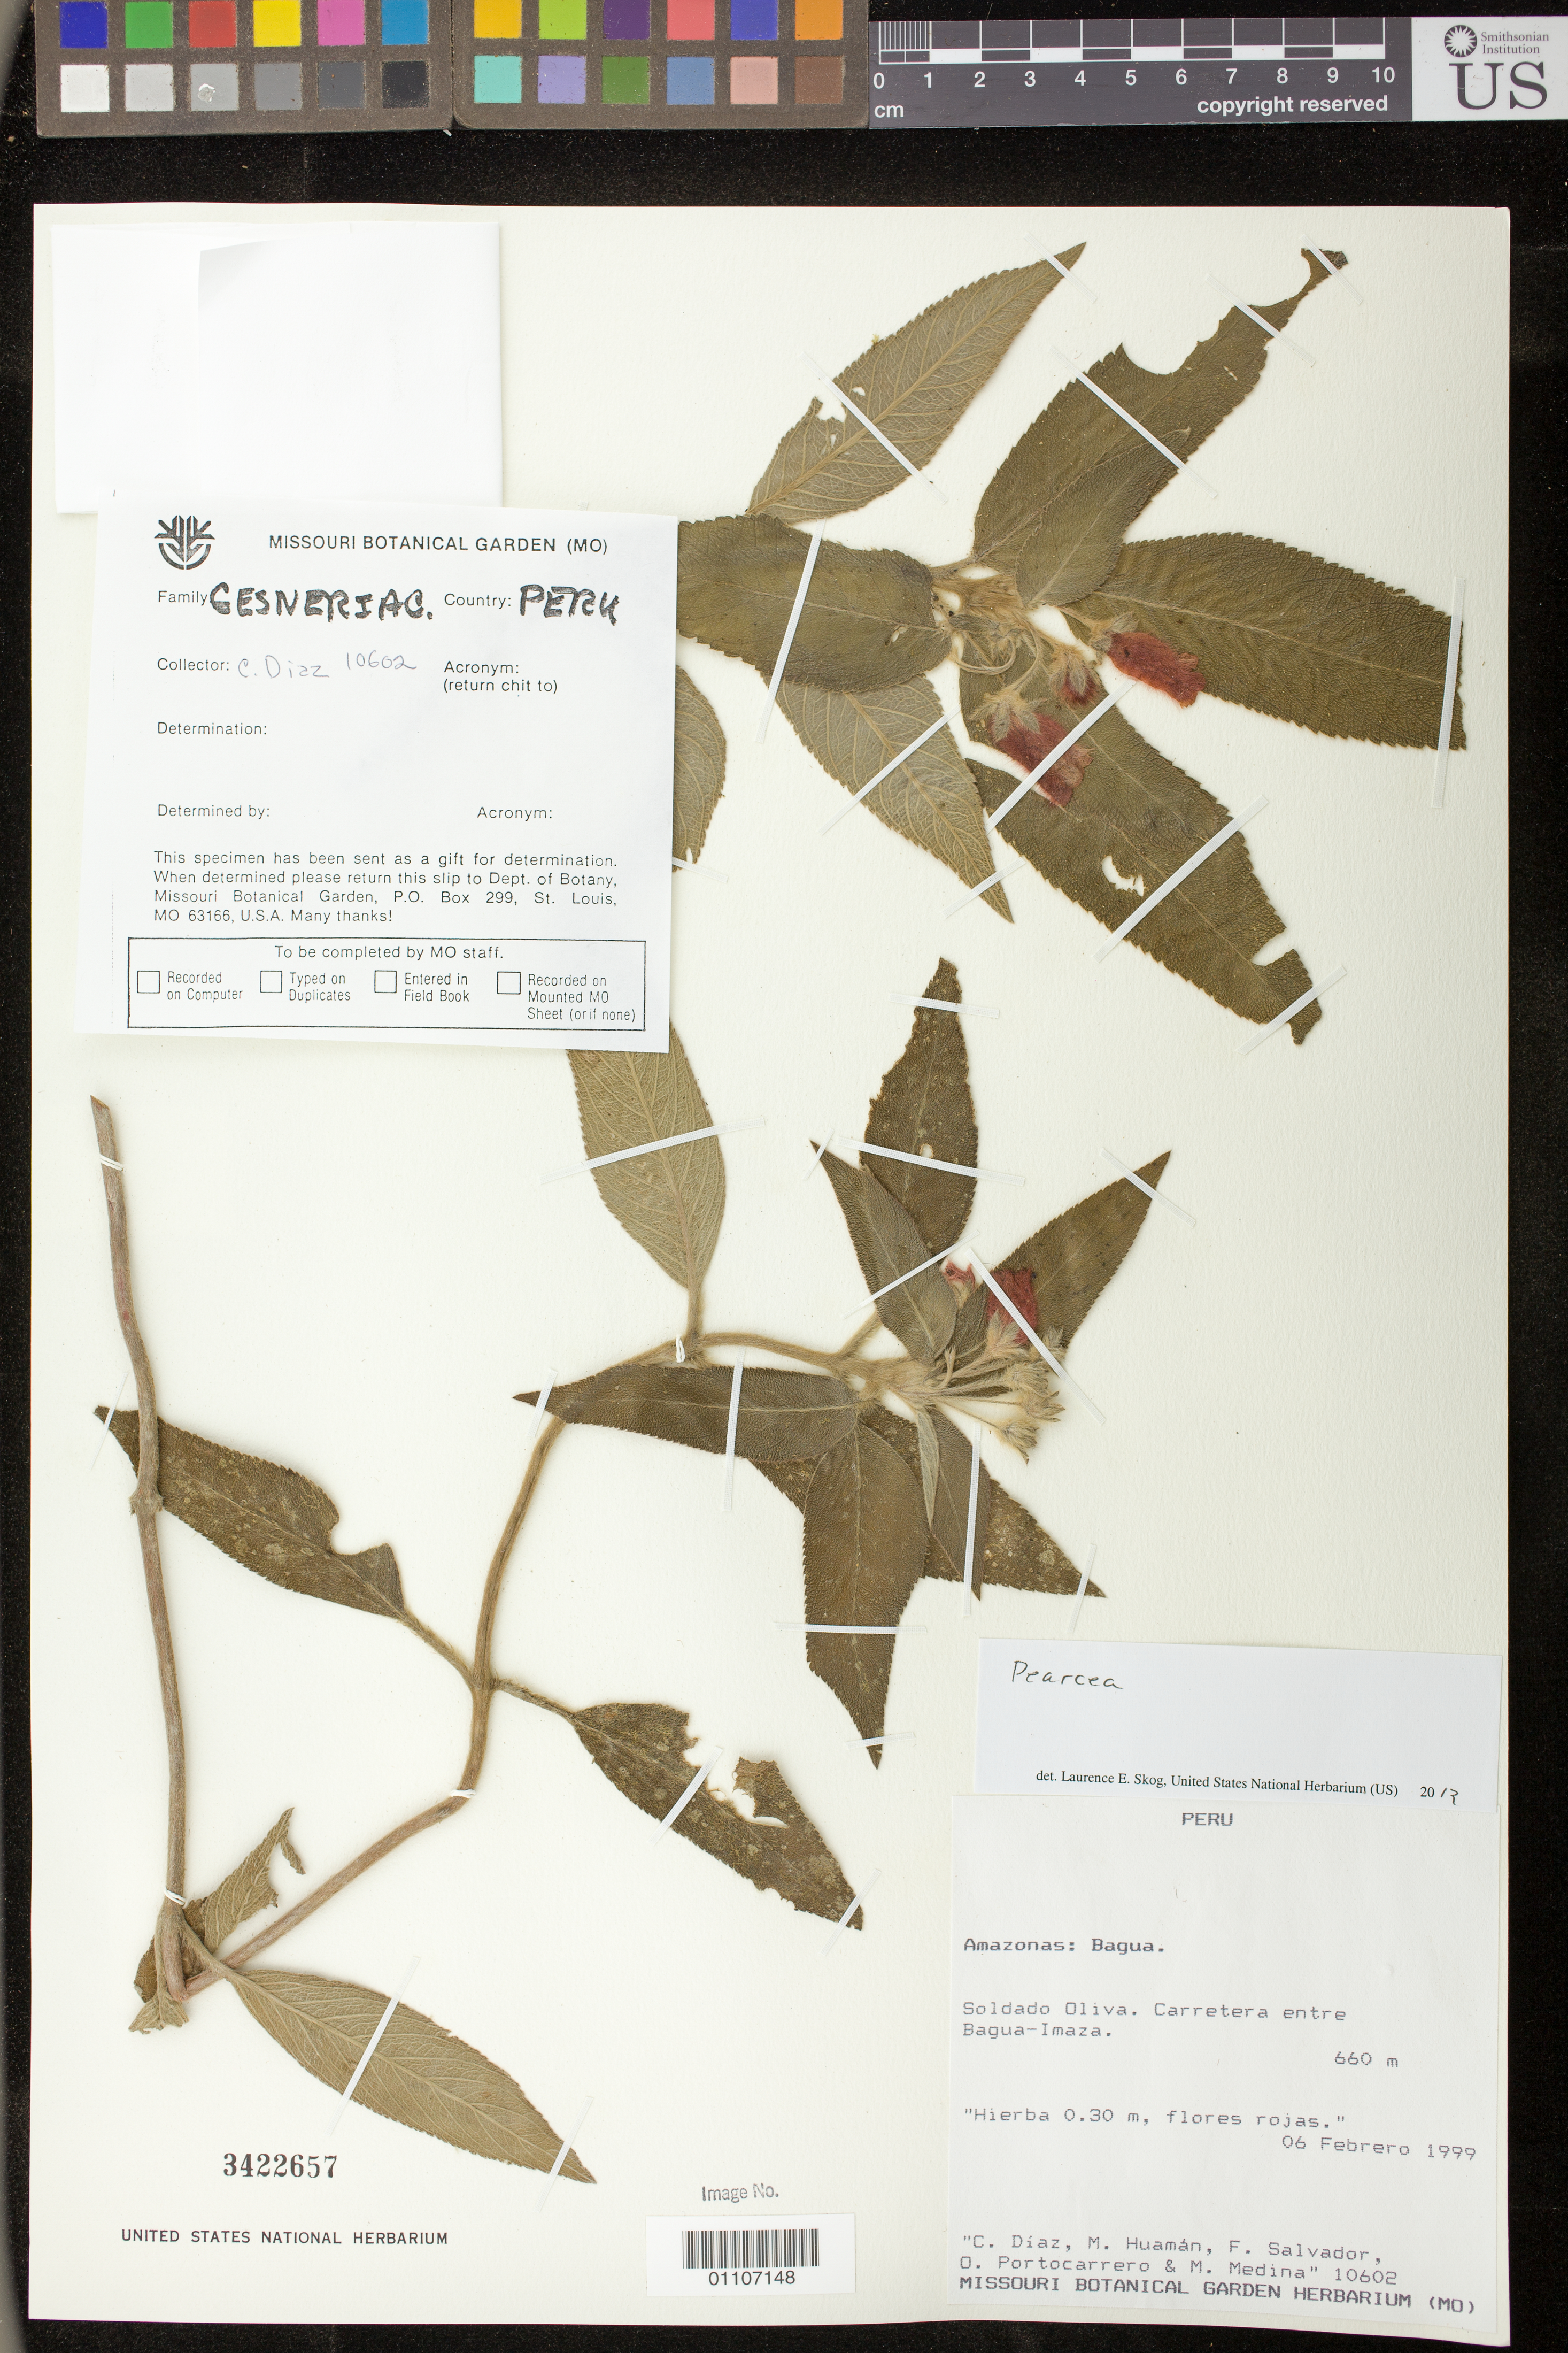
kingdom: Plantae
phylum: Tracheophyta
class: Magnoliopsida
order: Lamiales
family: Gesneriaceae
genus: Pearcea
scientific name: Pearcea hispidissima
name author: (Wiehler) L.P. Kvist & L.E. Skog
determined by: Skog, Laurence E.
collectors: C. Díaz S., M. Huamán, F. Salvador, O. Portocarrero & M. Medina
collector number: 10602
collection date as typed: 06 Feb 1999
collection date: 1999-02-06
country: Peru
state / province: Amazonas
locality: Prov. Bagua, Soldado Oliva, carretera entre Bagua-Imaza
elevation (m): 660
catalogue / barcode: US 3422657